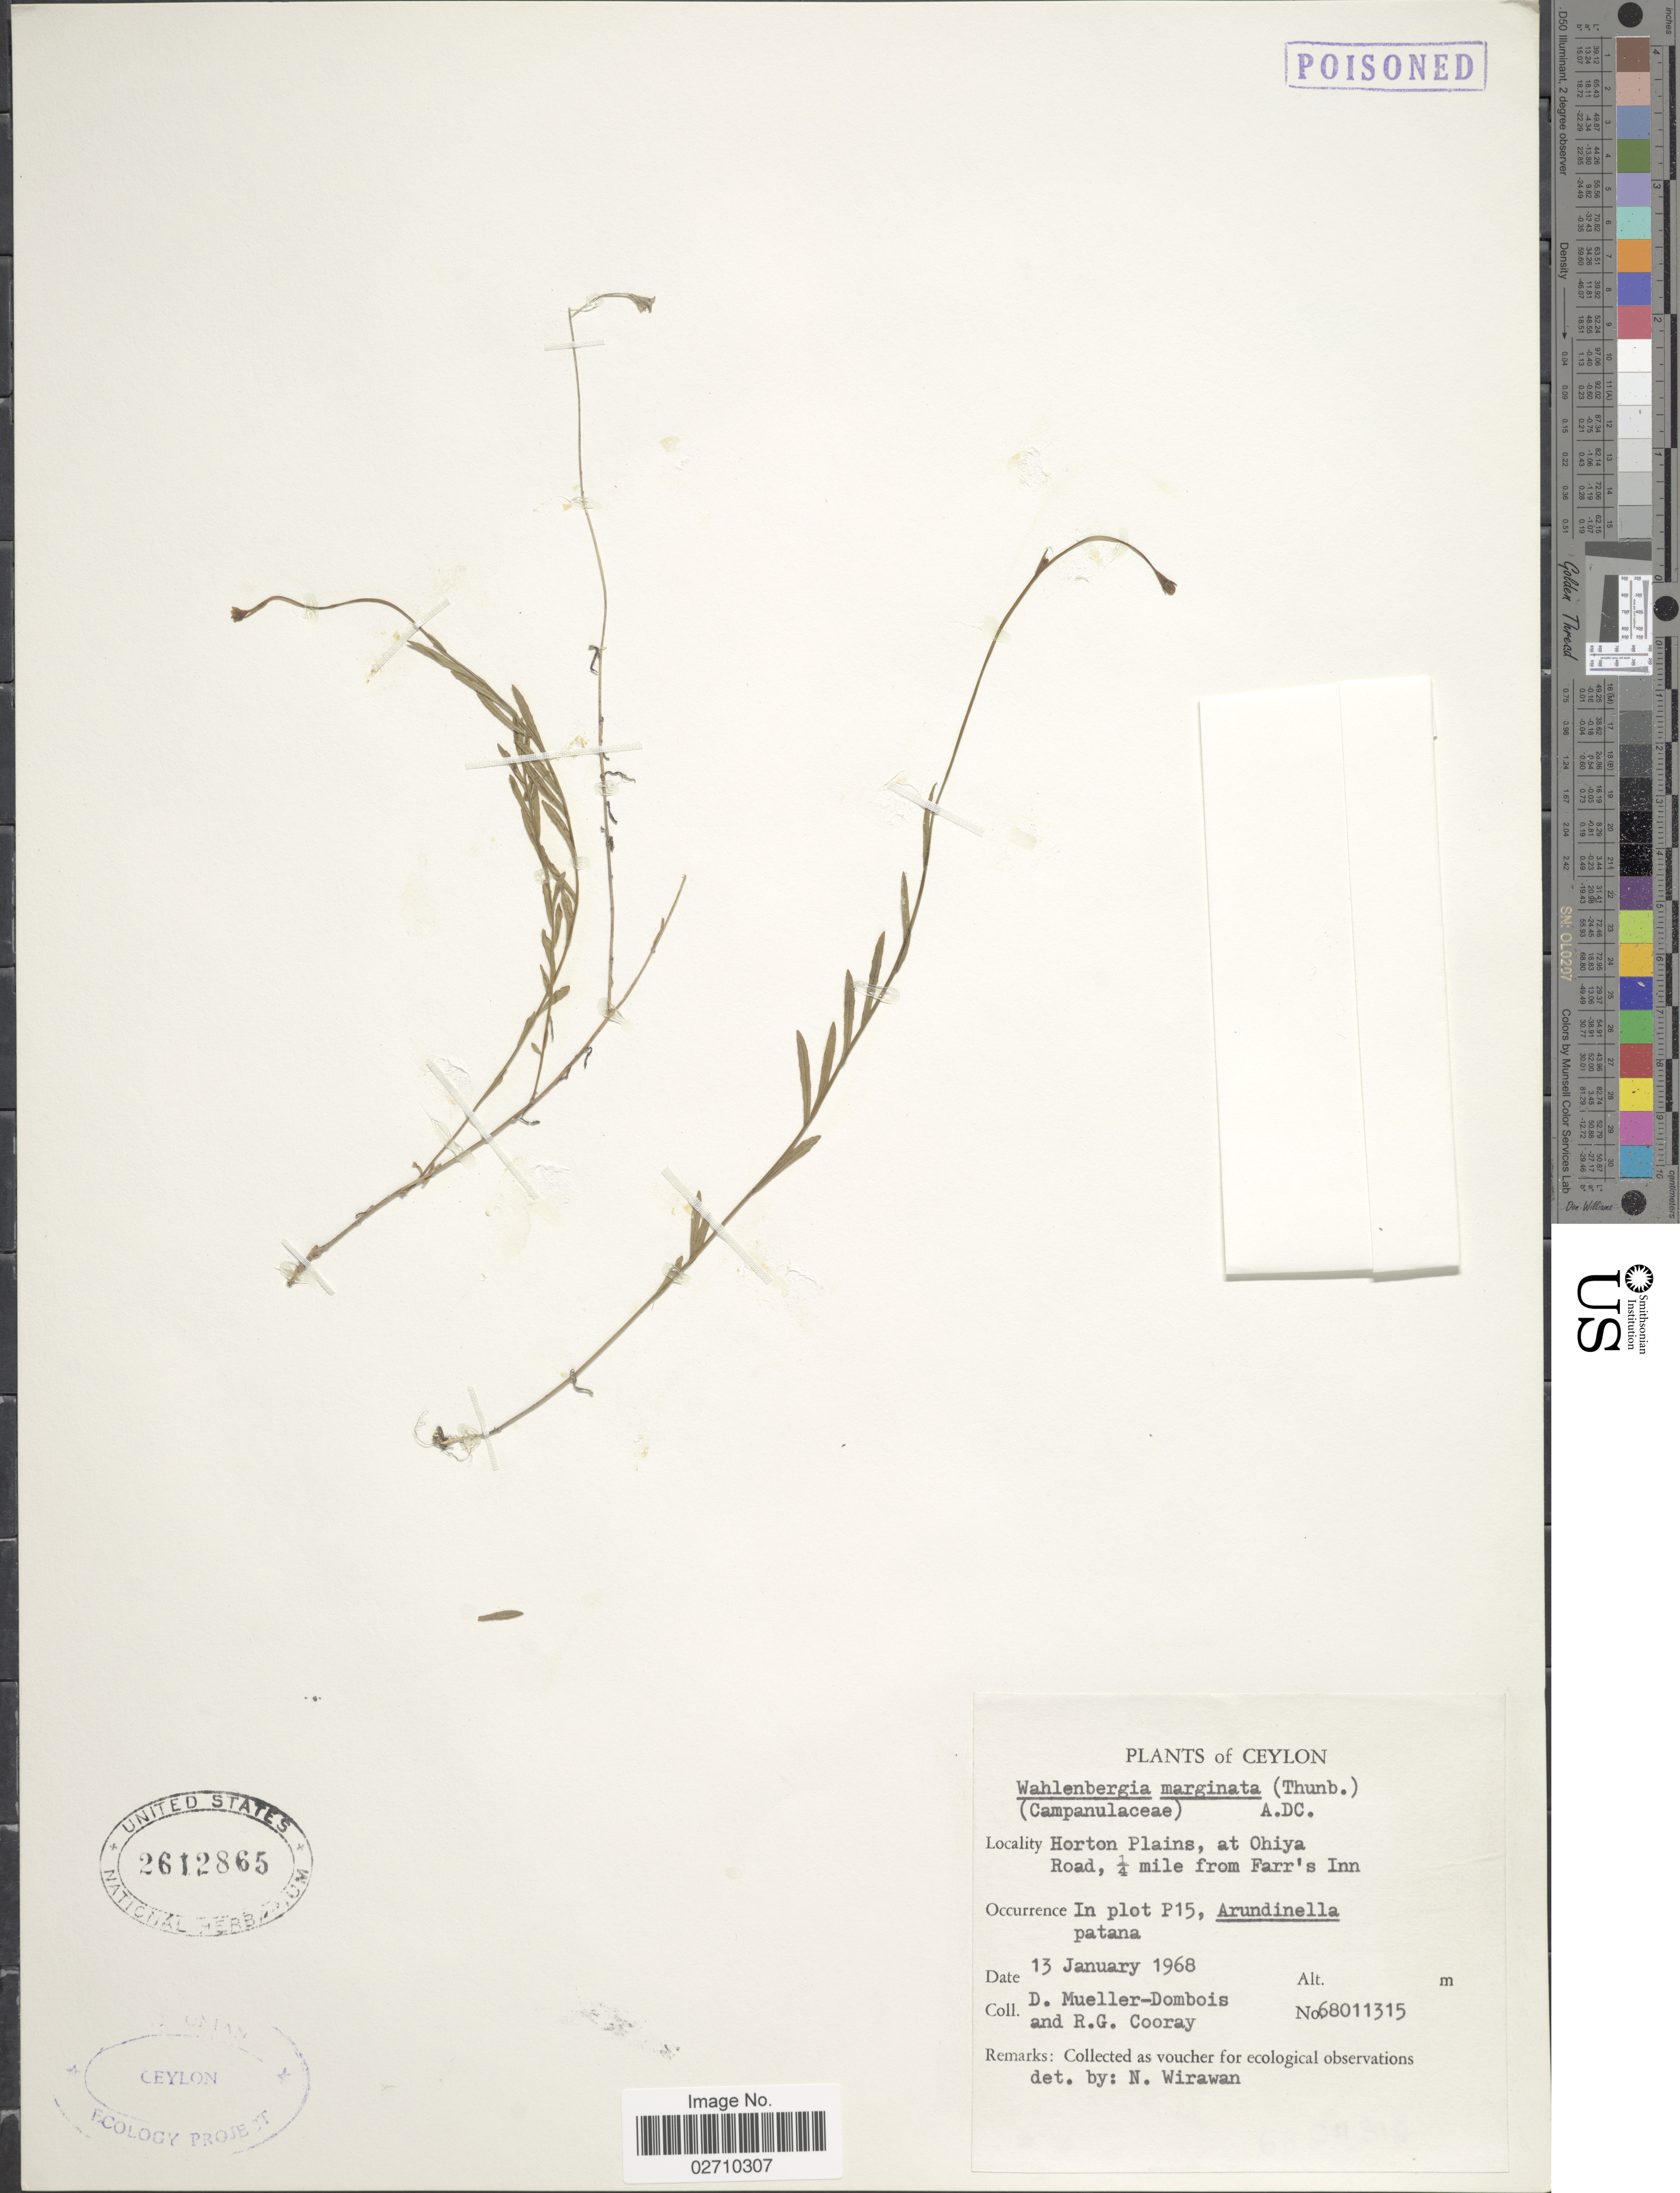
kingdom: Plantae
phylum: Tracheophyta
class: Magnoliopsida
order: Asterales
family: Campanulaceae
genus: Wahlenbergia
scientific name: Wahlenbergia marginata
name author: (Thunb.) A. DC.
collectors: D. Mueller-Dombois & R. Cooray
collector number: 68011315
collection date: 1968-01-13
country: Sri Lanka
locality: Ceylon. Horton Plains, at Ohiya Road, 1/4 mile from Farr's Inn. In plot P15.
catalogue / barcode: US 2612865